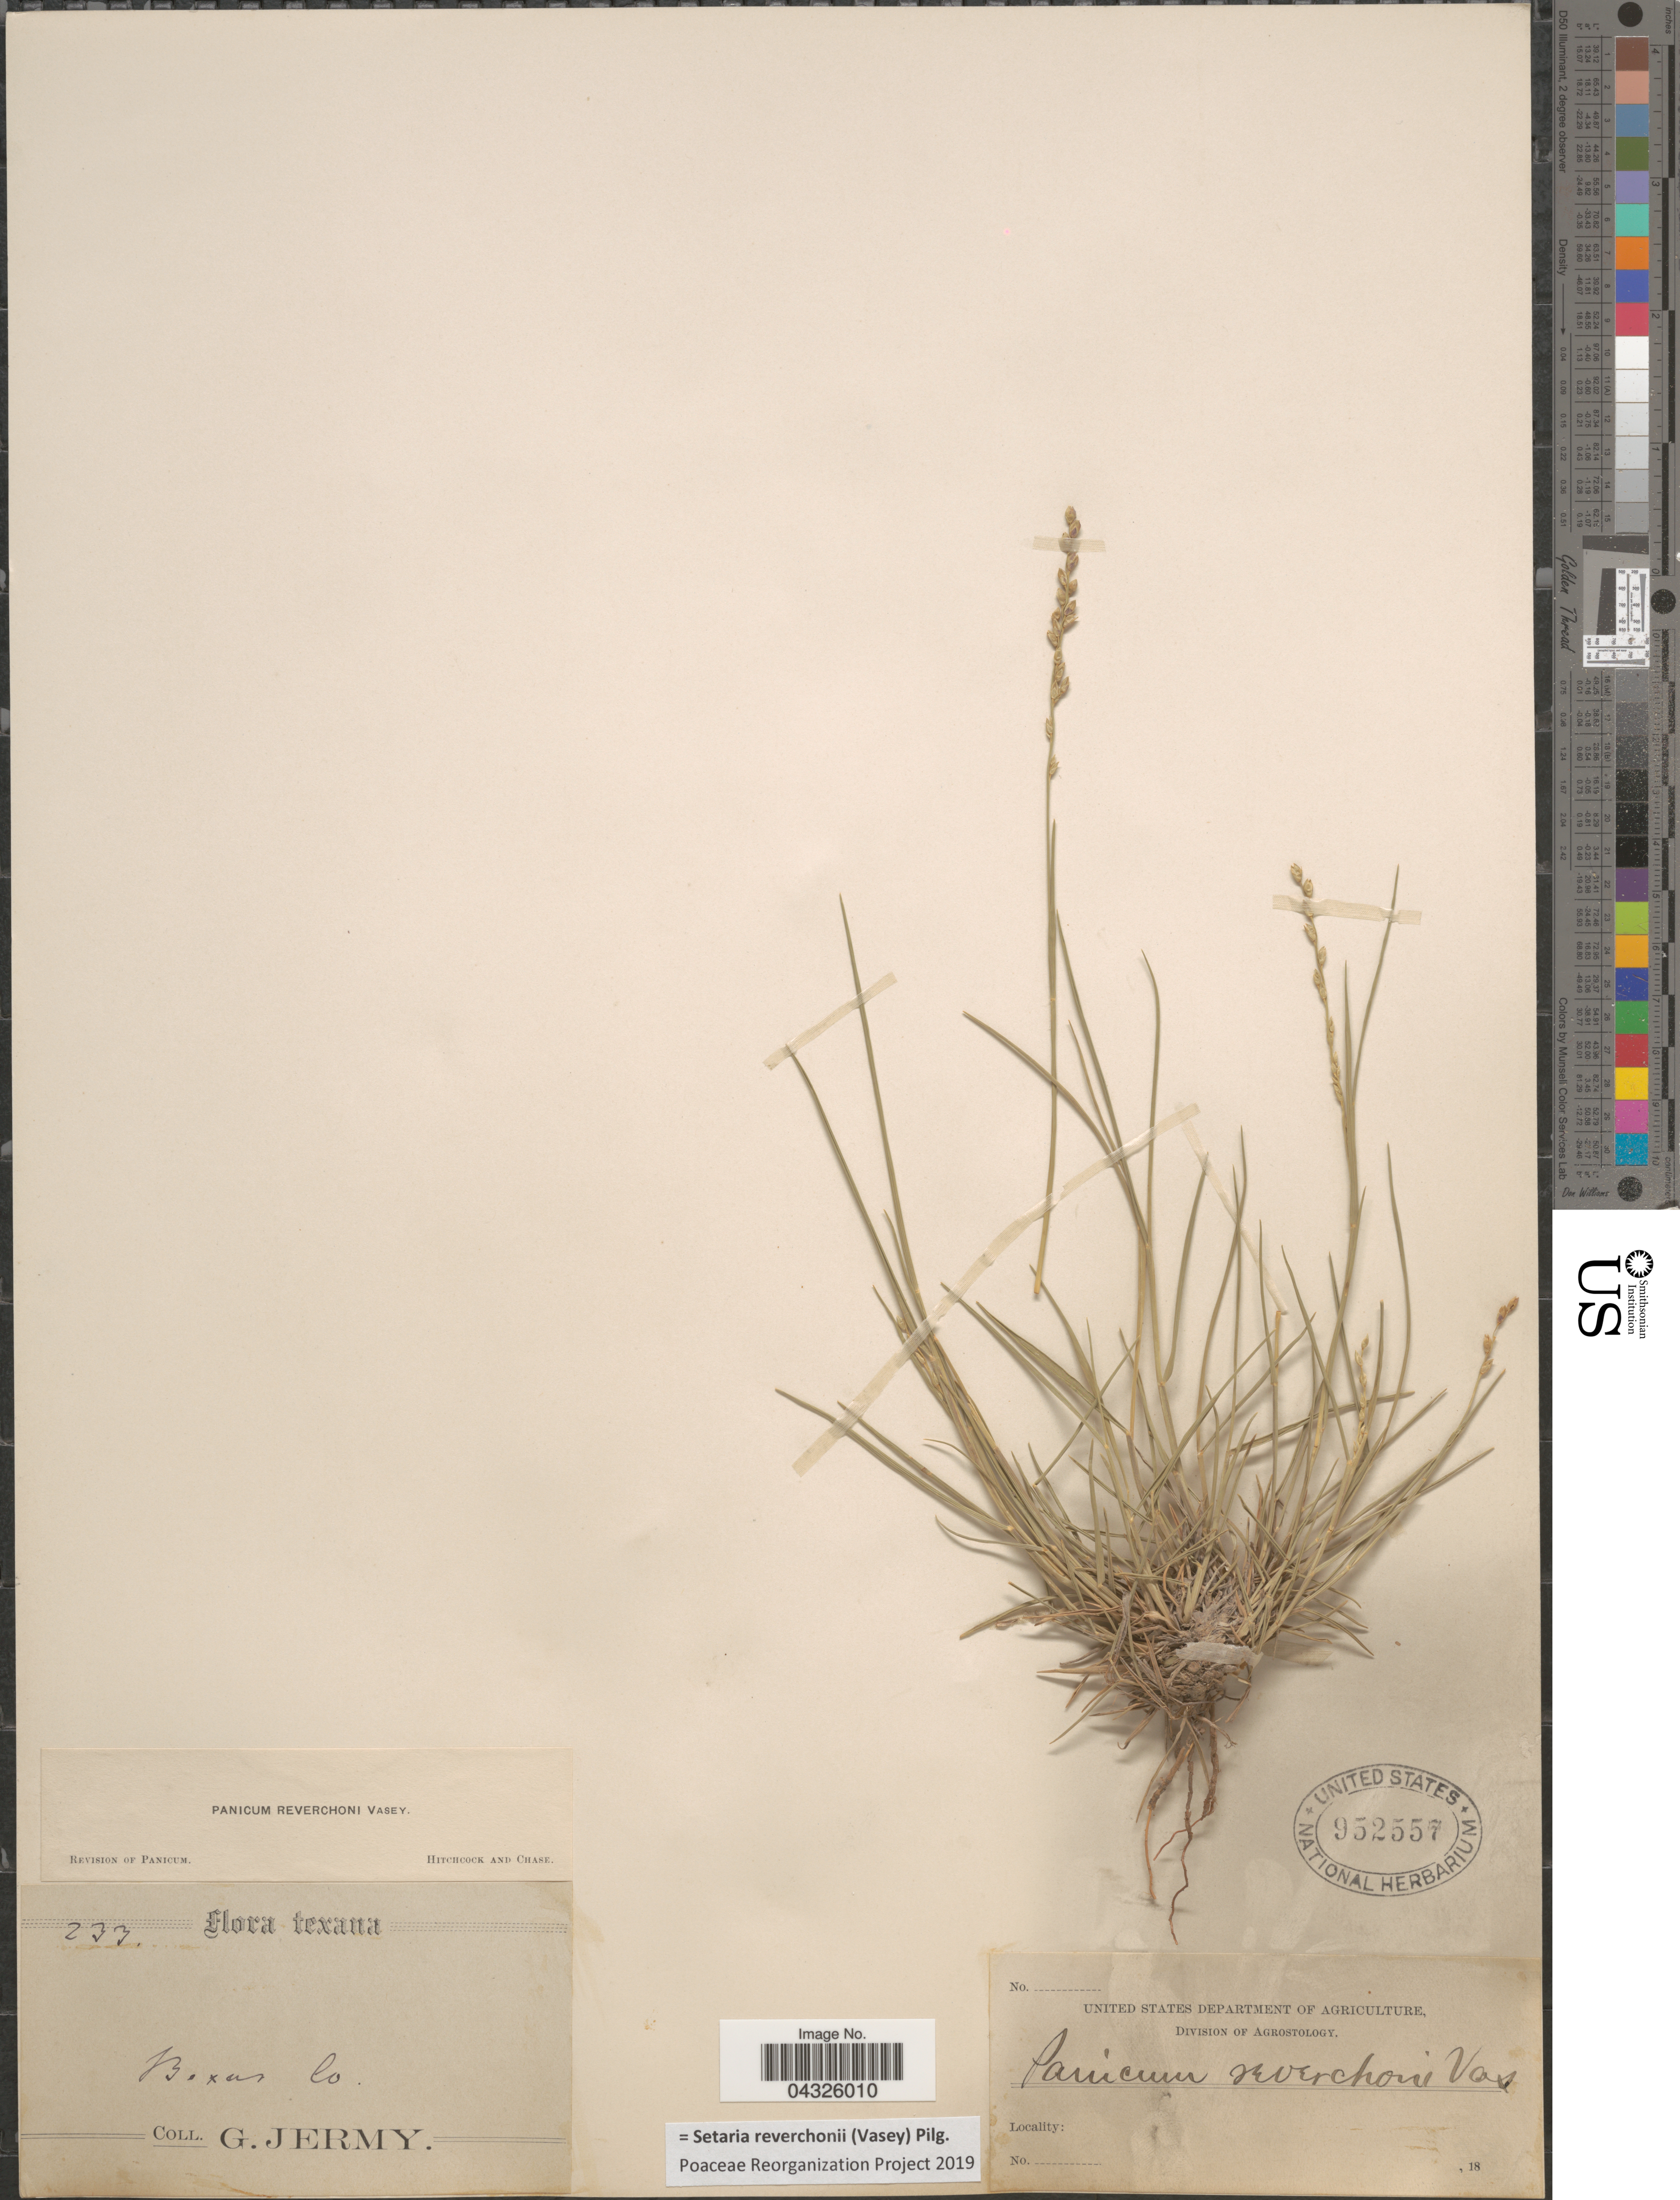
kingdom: Plantae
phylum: Tracheophyta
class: Liliopsida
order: Poales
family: Poaceae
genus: Setaria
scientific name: Setaria reverchonii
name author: (Vasey) Pilg.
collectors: G. Jermy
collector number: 233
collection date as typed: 18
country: United States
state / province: Texas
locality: Bexar.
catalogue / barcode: US 952557